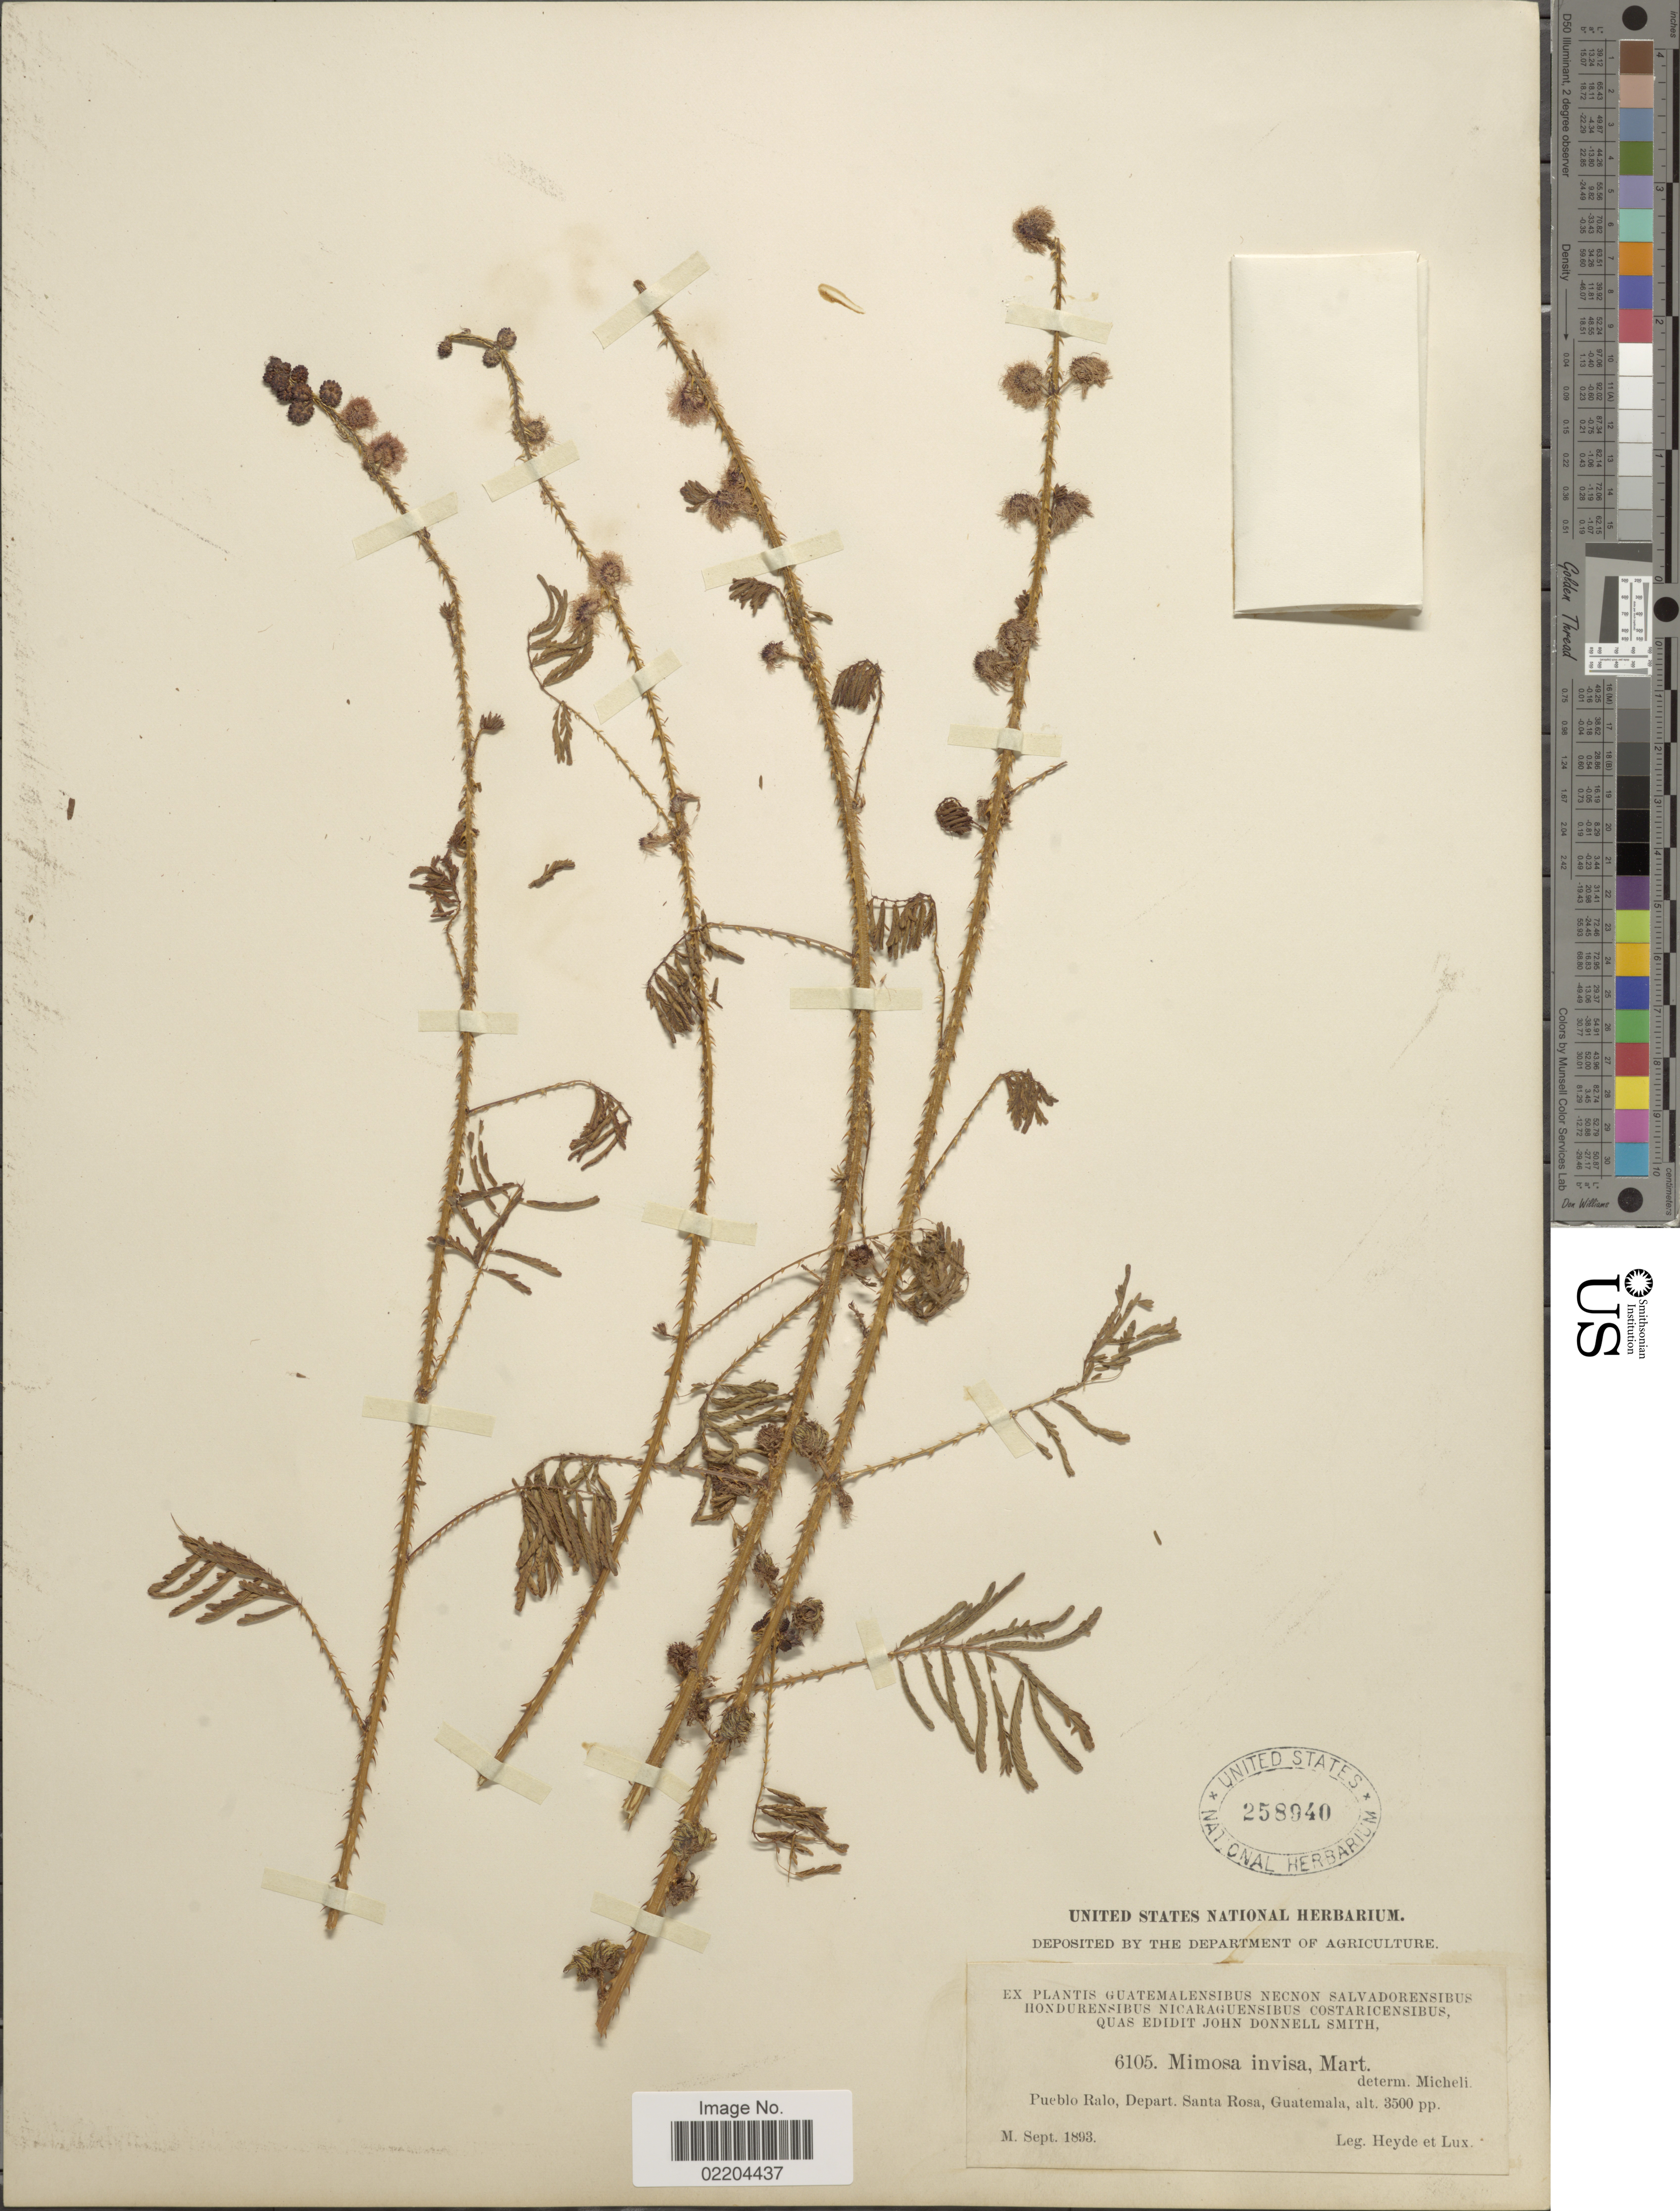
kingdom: Plantae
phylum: Tracheophyta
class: Magnoliopsida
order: Fabales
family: Fabaceae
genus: Mimosa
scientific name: Mimosa invisa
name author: Mart. ex Colla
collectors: Heyde & Lux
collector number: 6105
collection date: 1893-09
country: Guatemala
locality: Pueblo Ralo, Depart. Santa Rosa, Guatemala.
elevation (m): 1067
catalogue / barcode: US 258940